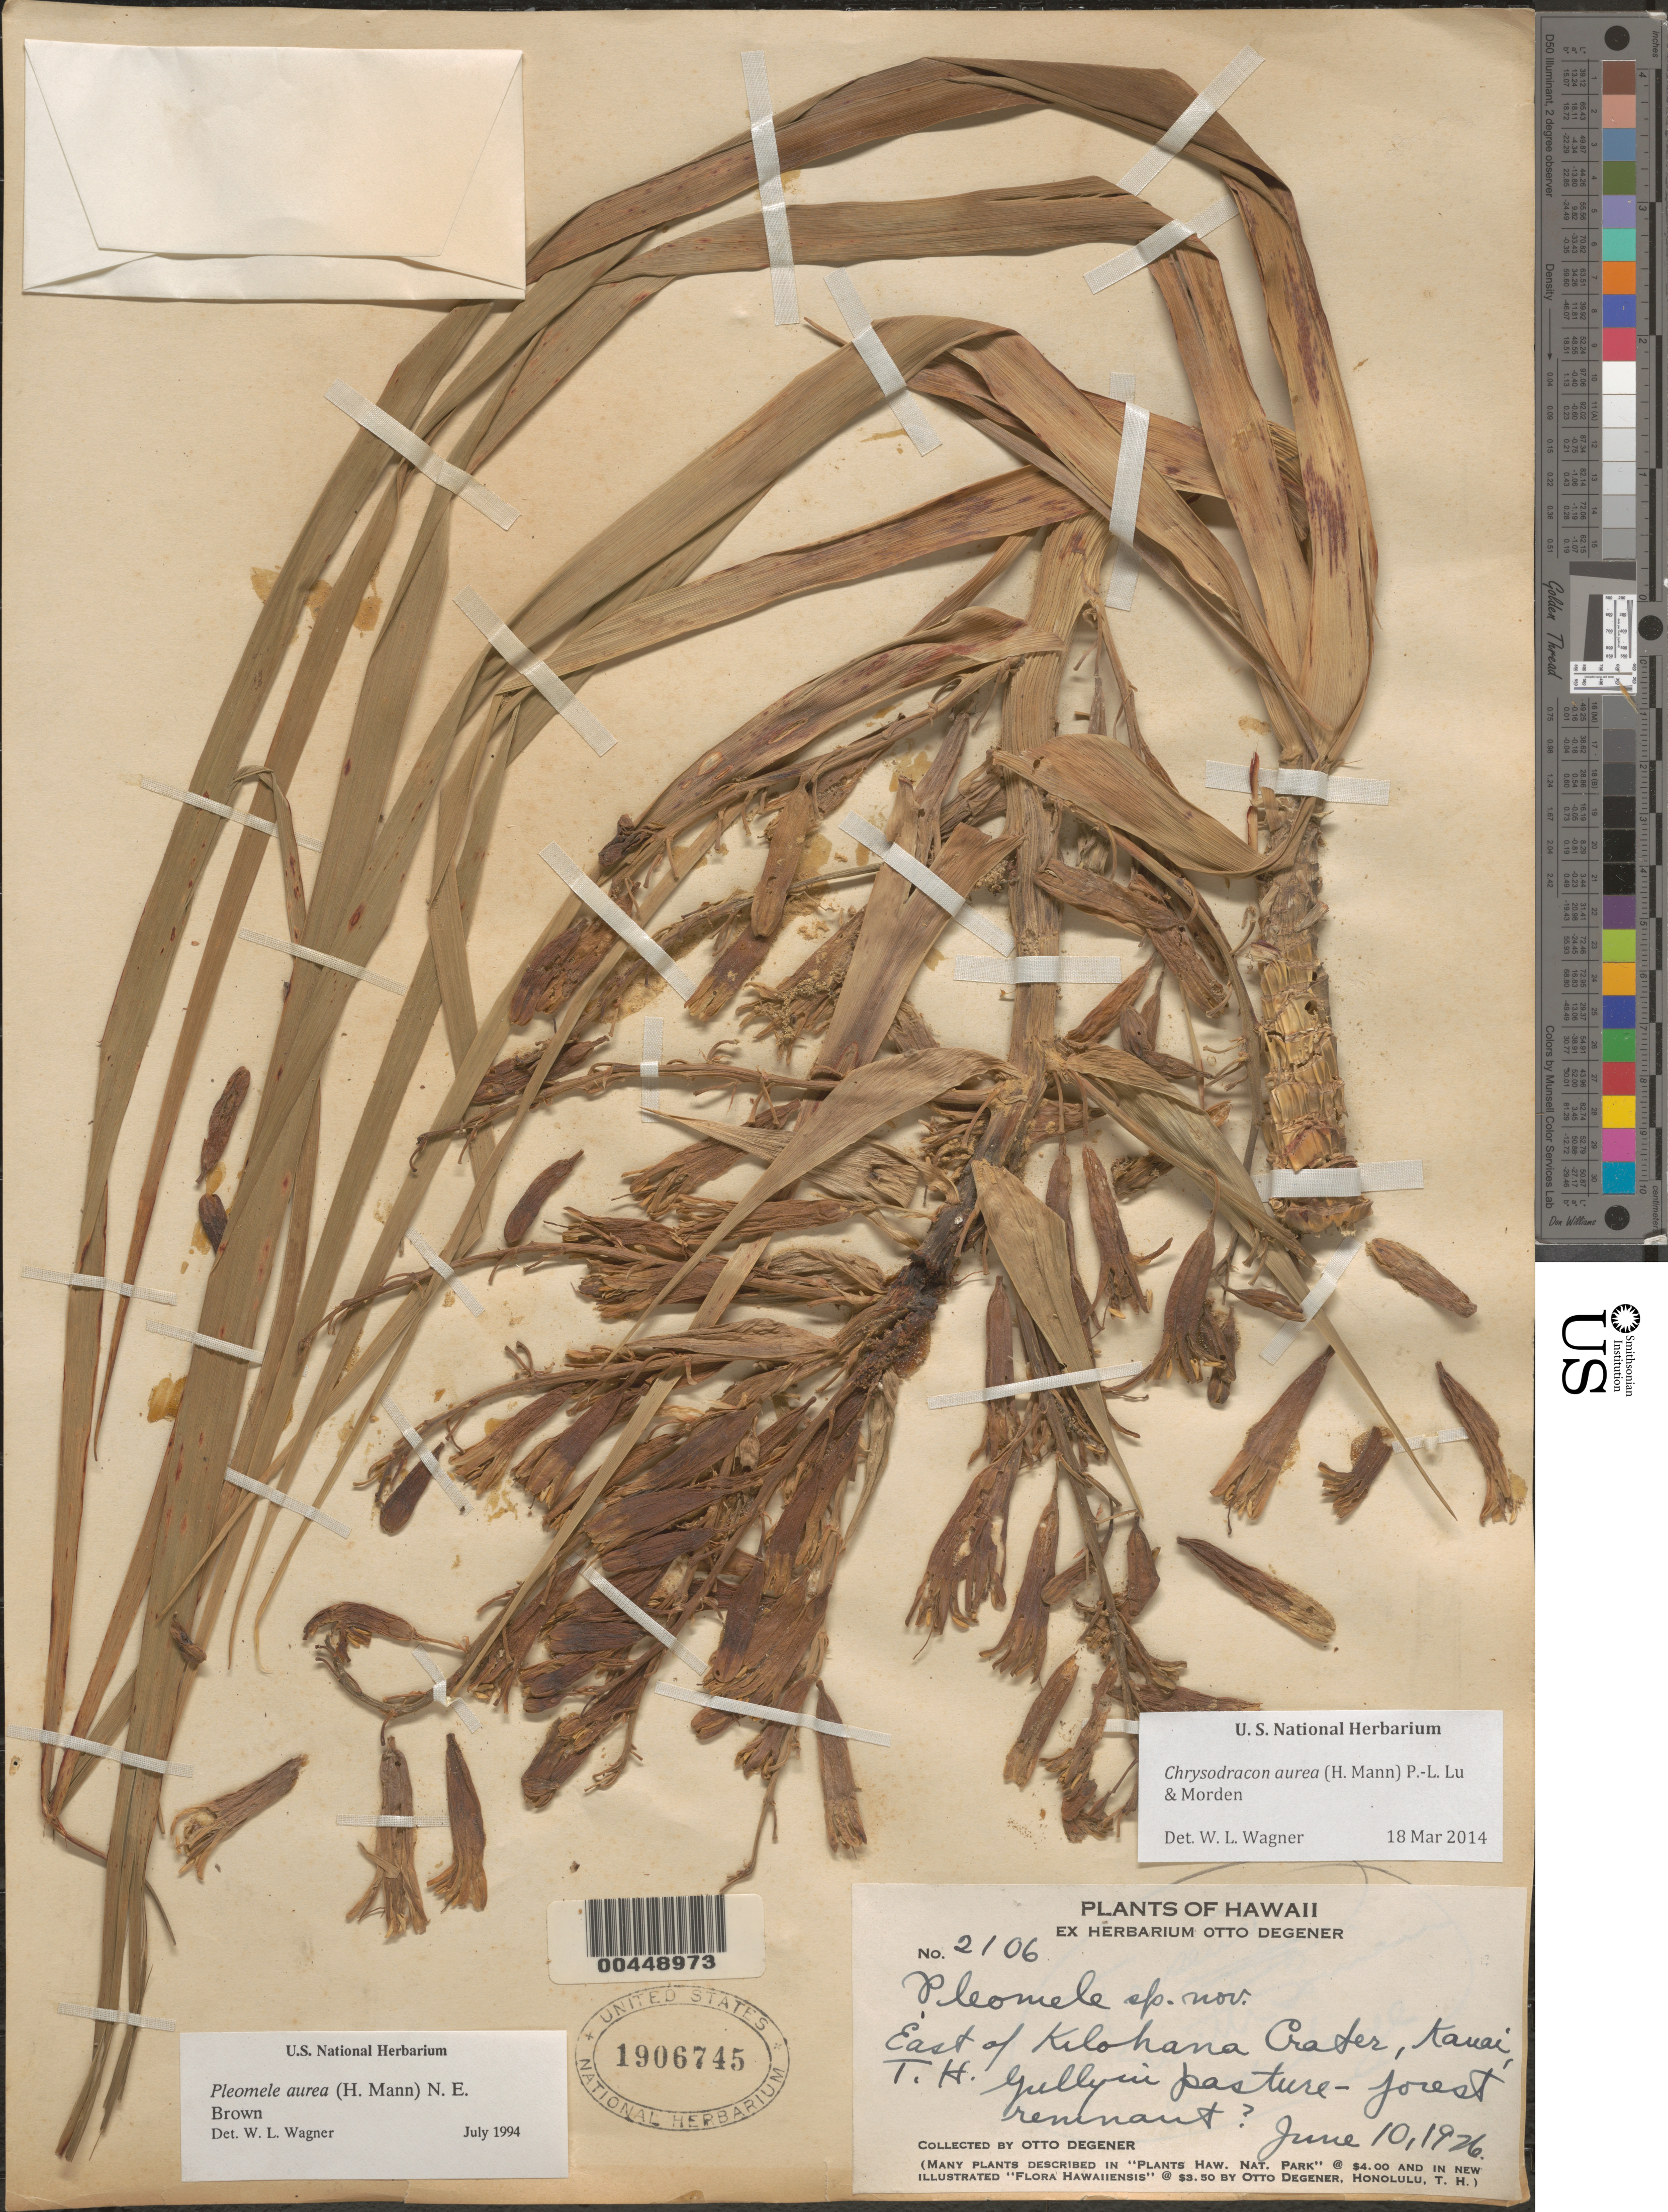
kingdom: Plantae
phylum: Tracheophyta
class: Liliopsida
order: Asparagales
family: Asparagaceae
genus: Dracaena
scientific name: Dracaena aurea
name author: H. Mann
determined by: Wagner, W. L., (BOT), Smithsonian Institution - National Museum of Natural History (UNITED STATES)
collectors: O. Degener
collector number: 2106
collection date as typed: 10 Jun 1926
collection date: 1926-06-10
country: United States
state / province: Hawaii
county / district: Kauai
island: Kaua'i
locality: East of Kilohana Crater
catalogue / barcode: US 1906745